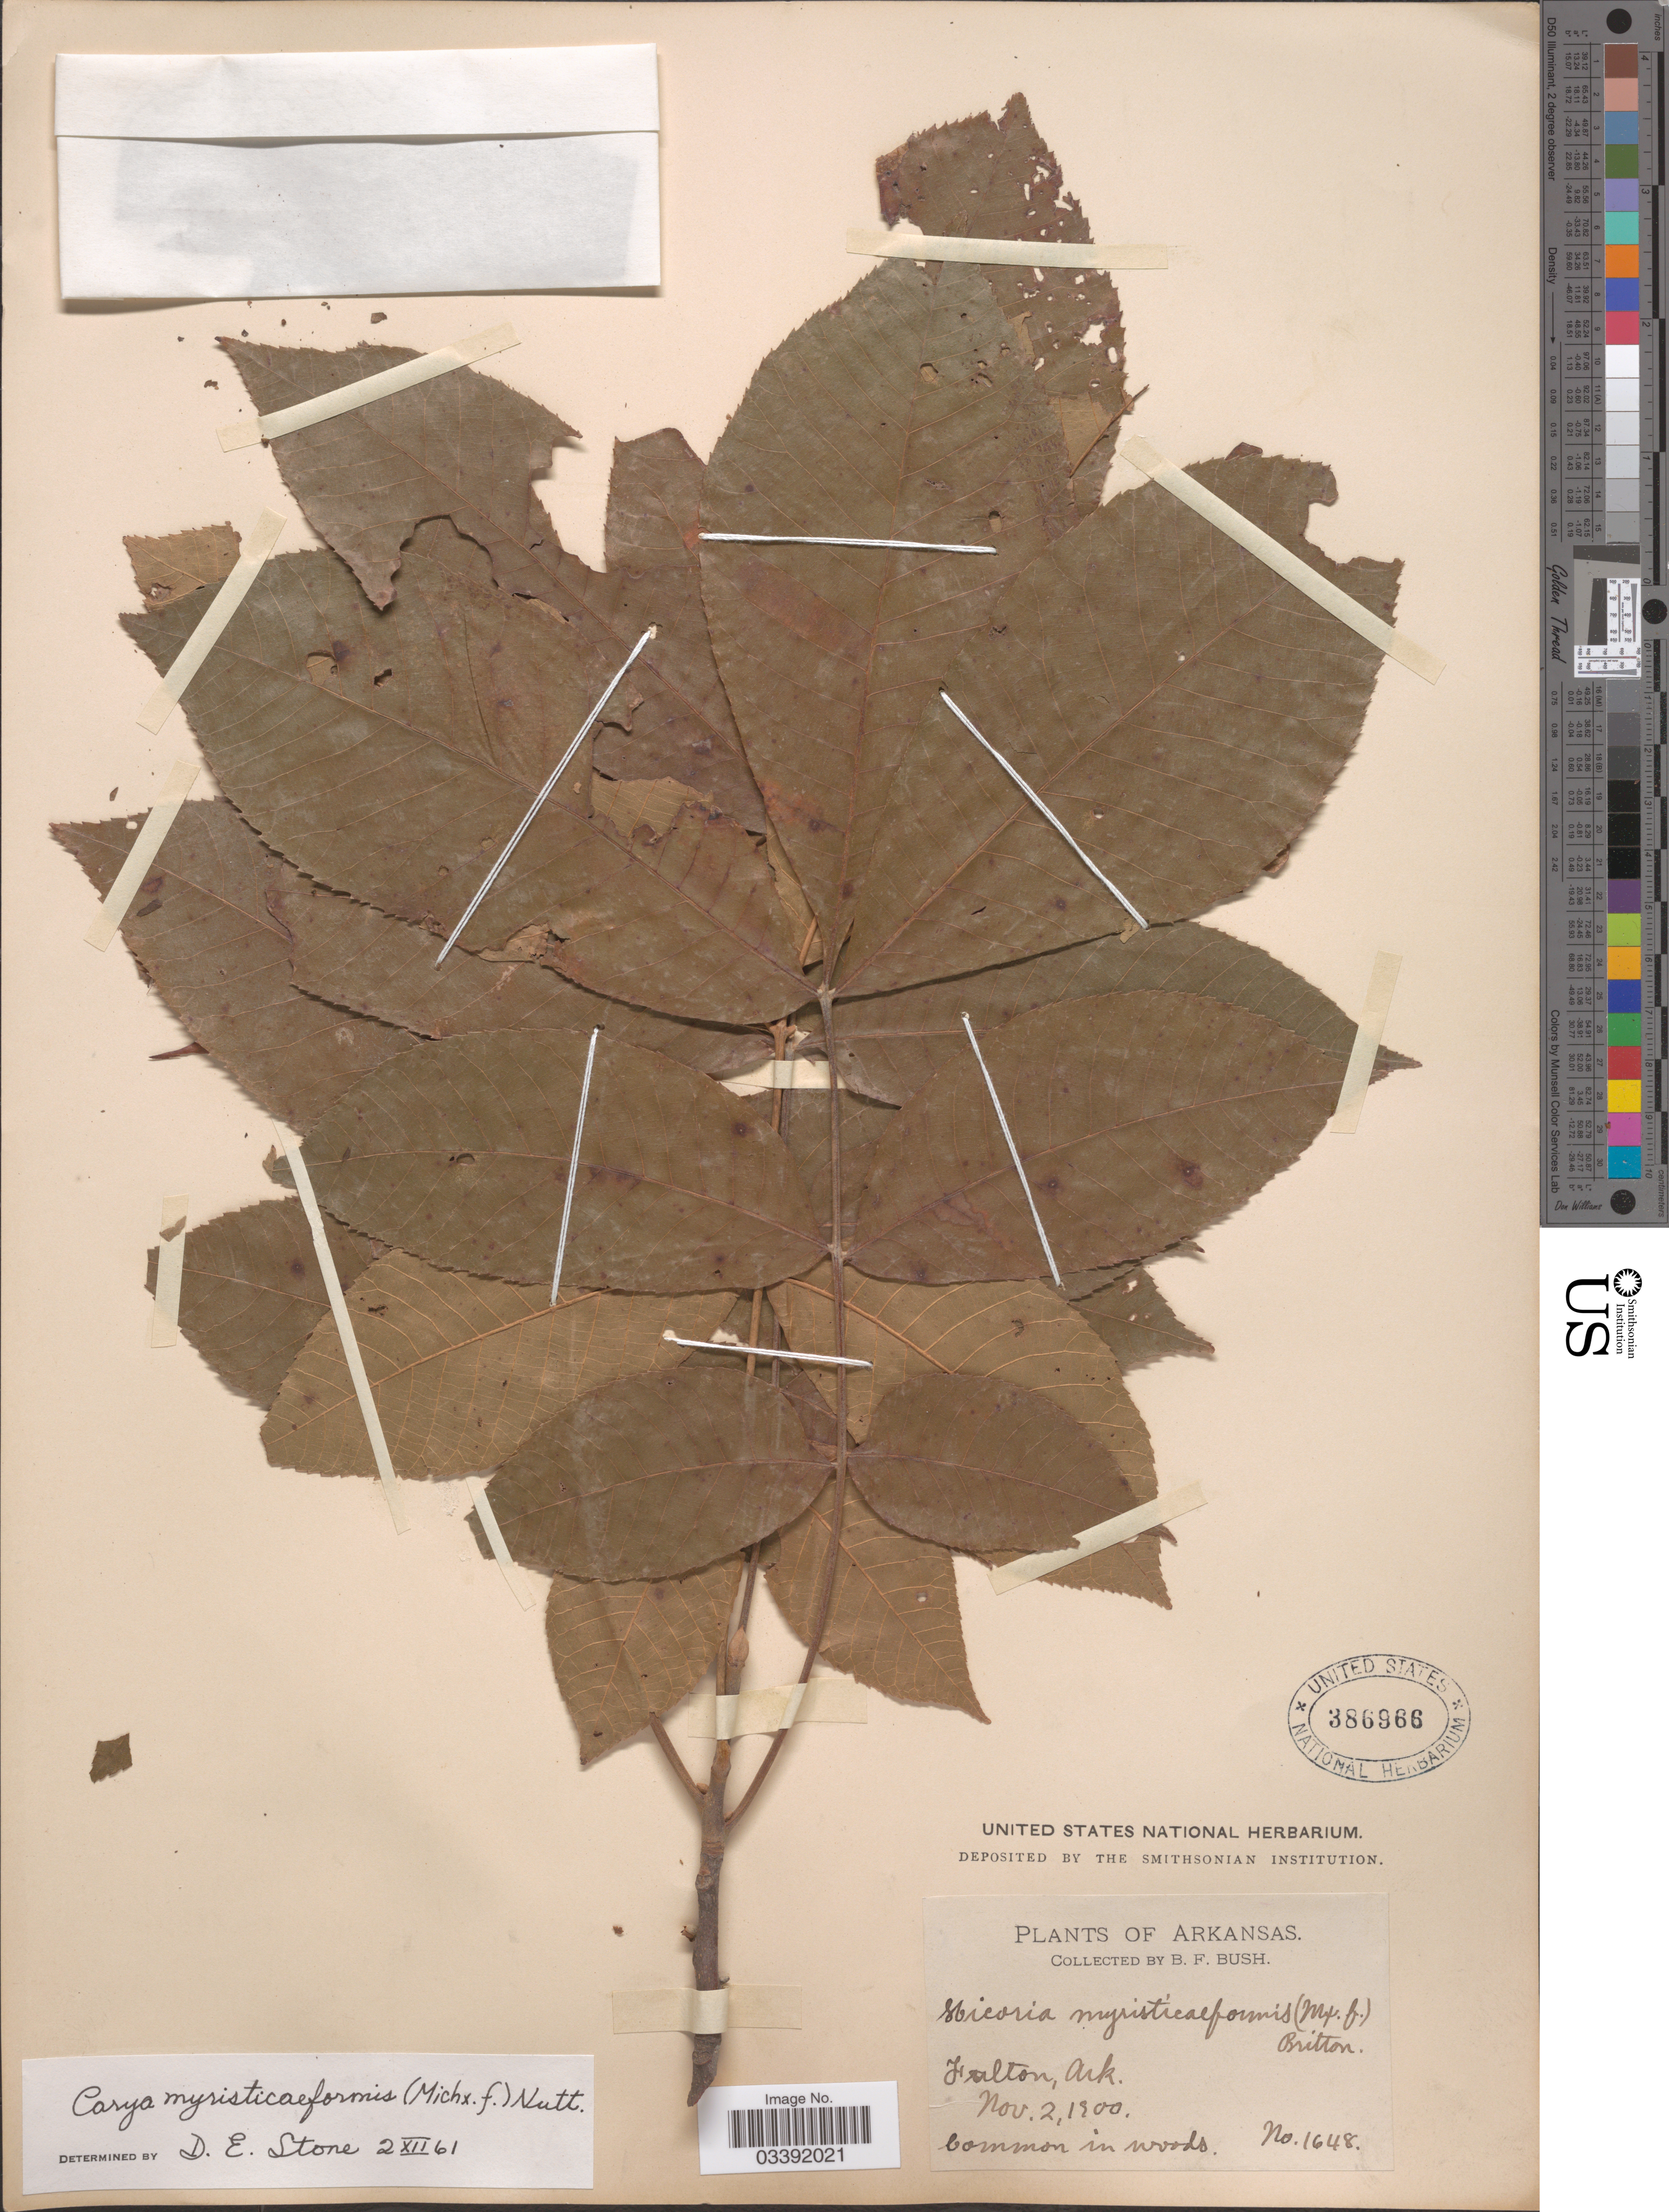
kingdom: Plantae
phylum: Tracheophyta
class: Magnoliopsida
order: Fagales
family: Juglandaceae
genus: Carya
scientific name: Carya myristiciformis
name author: (F. Michx.) Nutt.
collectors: B. F. Bush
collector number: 1648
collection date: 1900-11-02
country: United States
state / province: Arkansas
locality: Fulton.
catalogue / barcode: US 386966